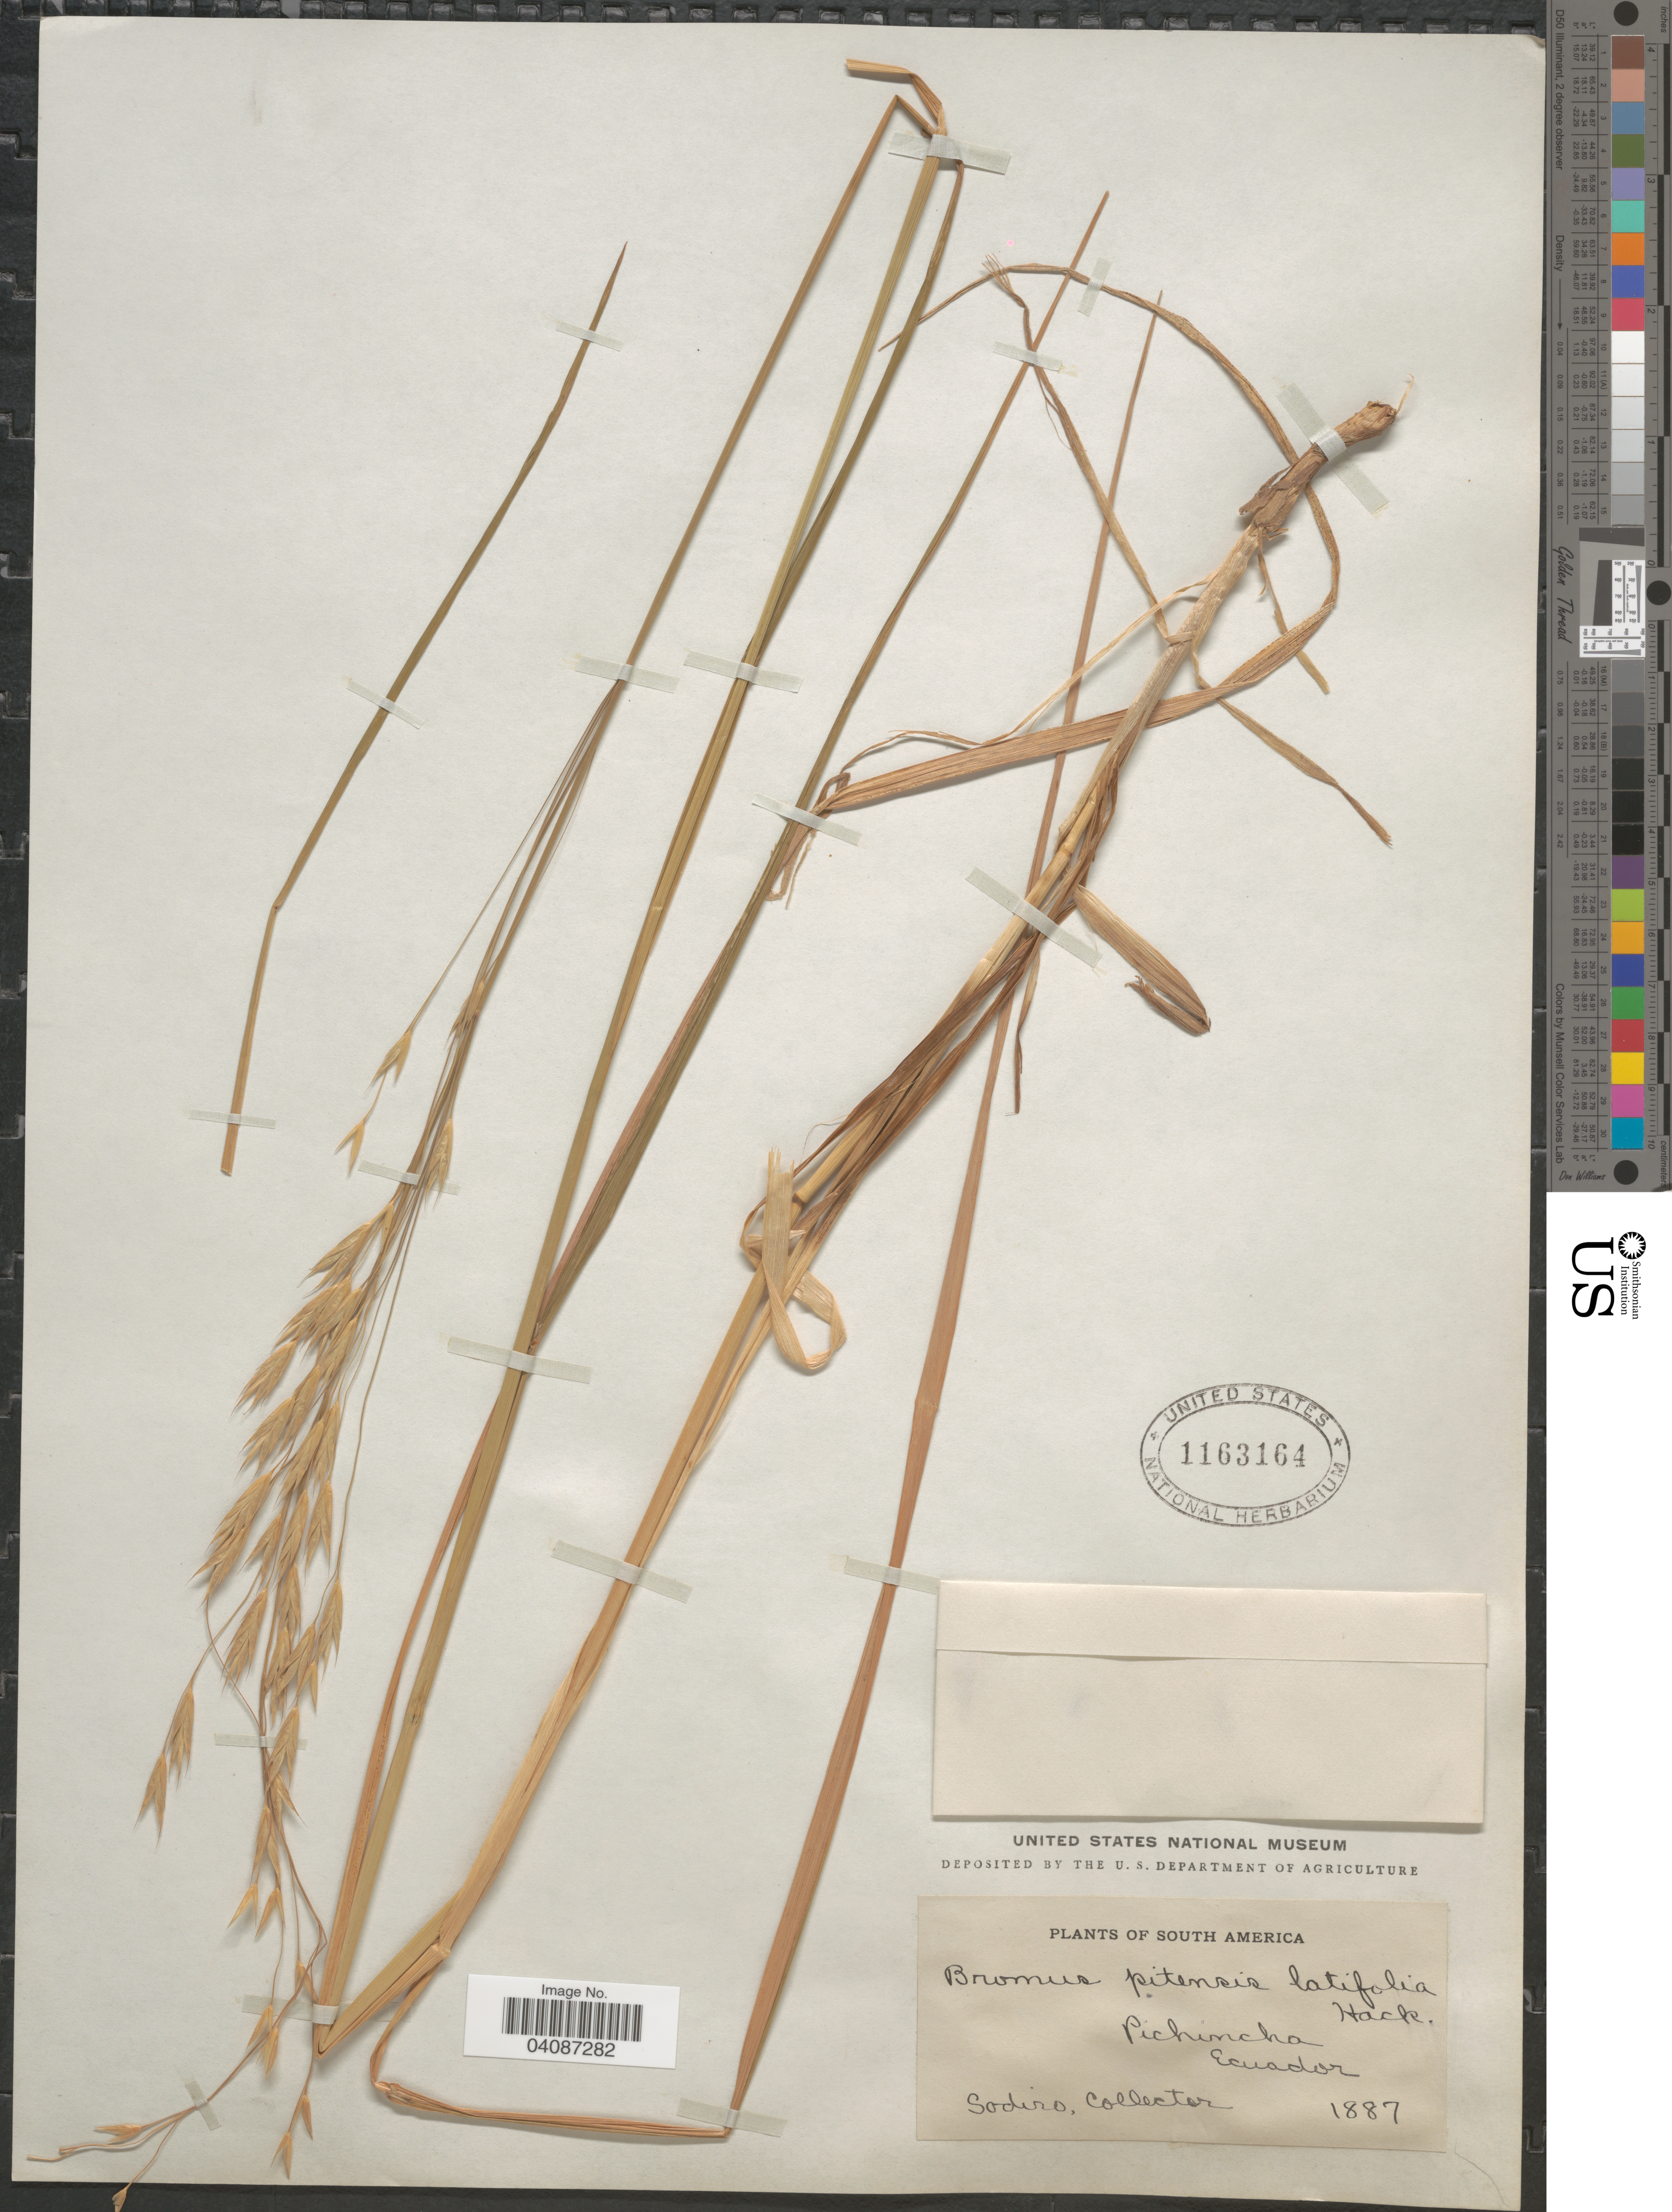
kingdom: Plantae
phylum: Tracheophyta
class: Liliopsida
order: Poales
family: Poaceae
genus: Bromus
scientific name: Bromus pitensis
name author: Kunth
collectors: Sodiro, --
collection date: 1887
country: Ecuador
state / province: Pichincha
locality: South America.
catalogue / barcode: US 1163164